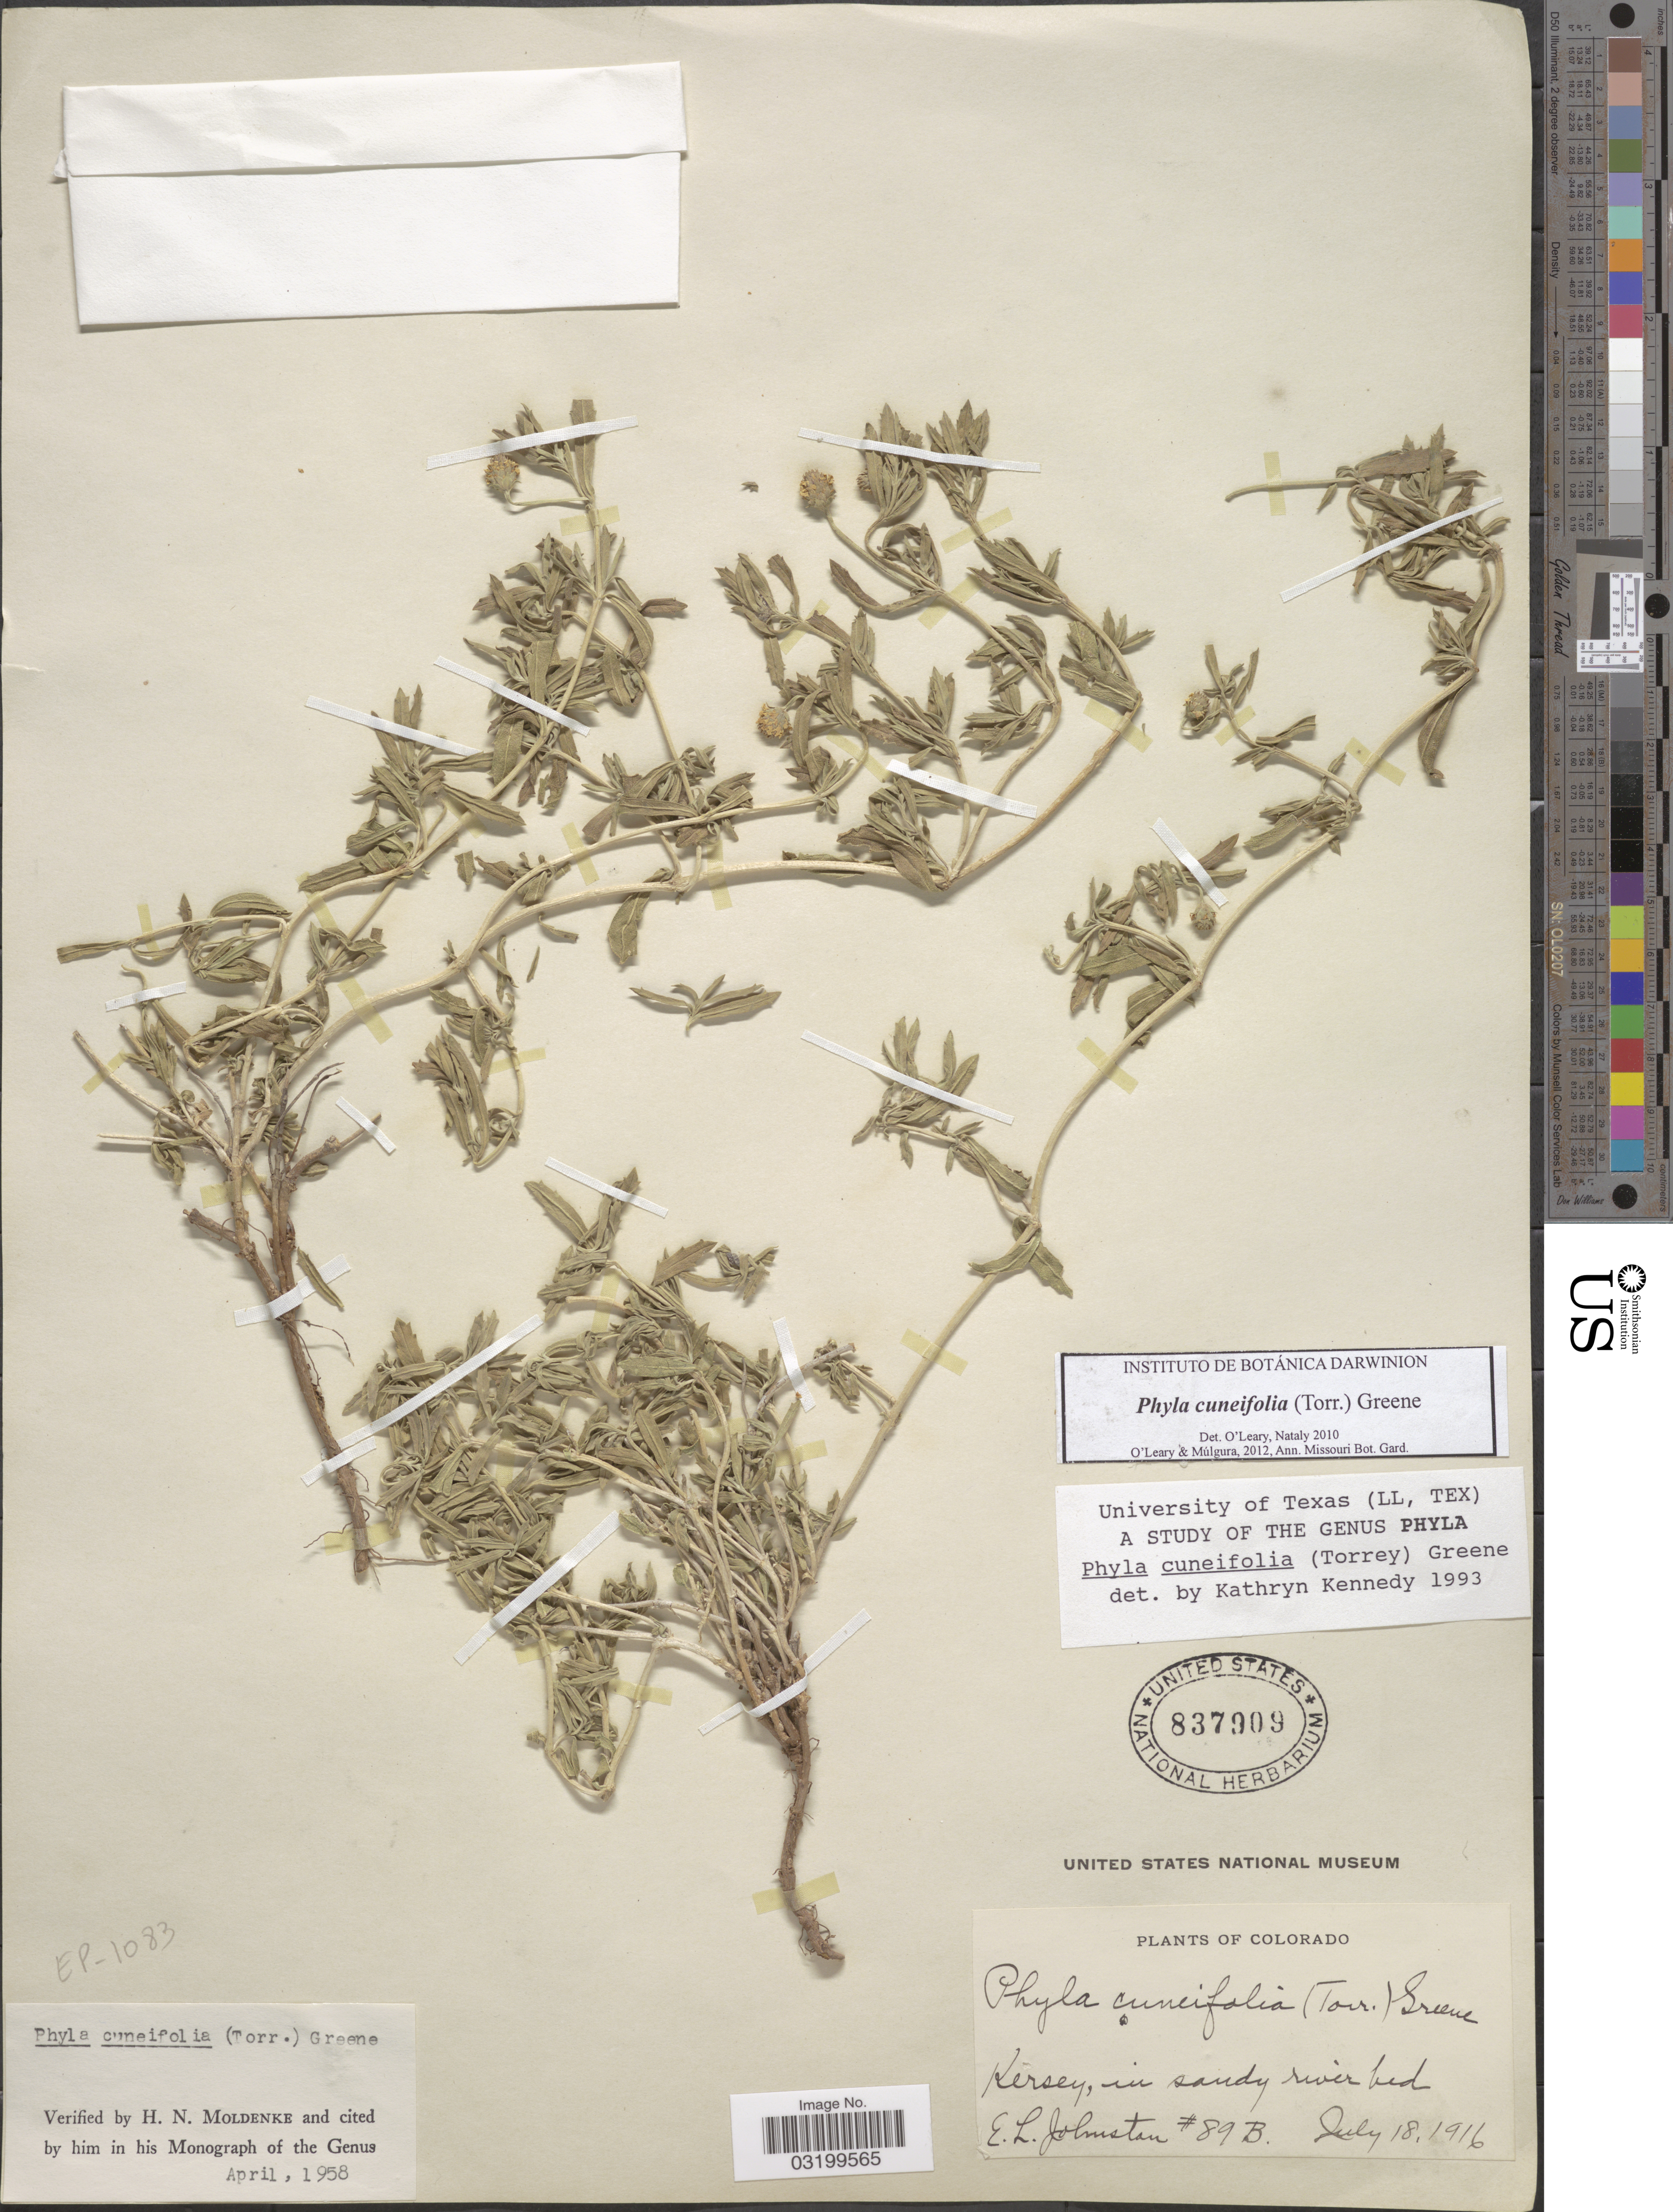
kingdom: Plantae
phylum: Tracheophyta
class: Magnoliopsida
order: Lamiales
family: Verbenaceae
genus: Phyla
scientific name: Phyla cuneifolia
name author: (Torr.) Greene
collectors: E. L. Johnston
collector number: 89B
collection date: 1916-07-18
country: United States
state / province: Colorado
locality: Kersey, in sandy river bed.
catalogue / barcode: US 837909